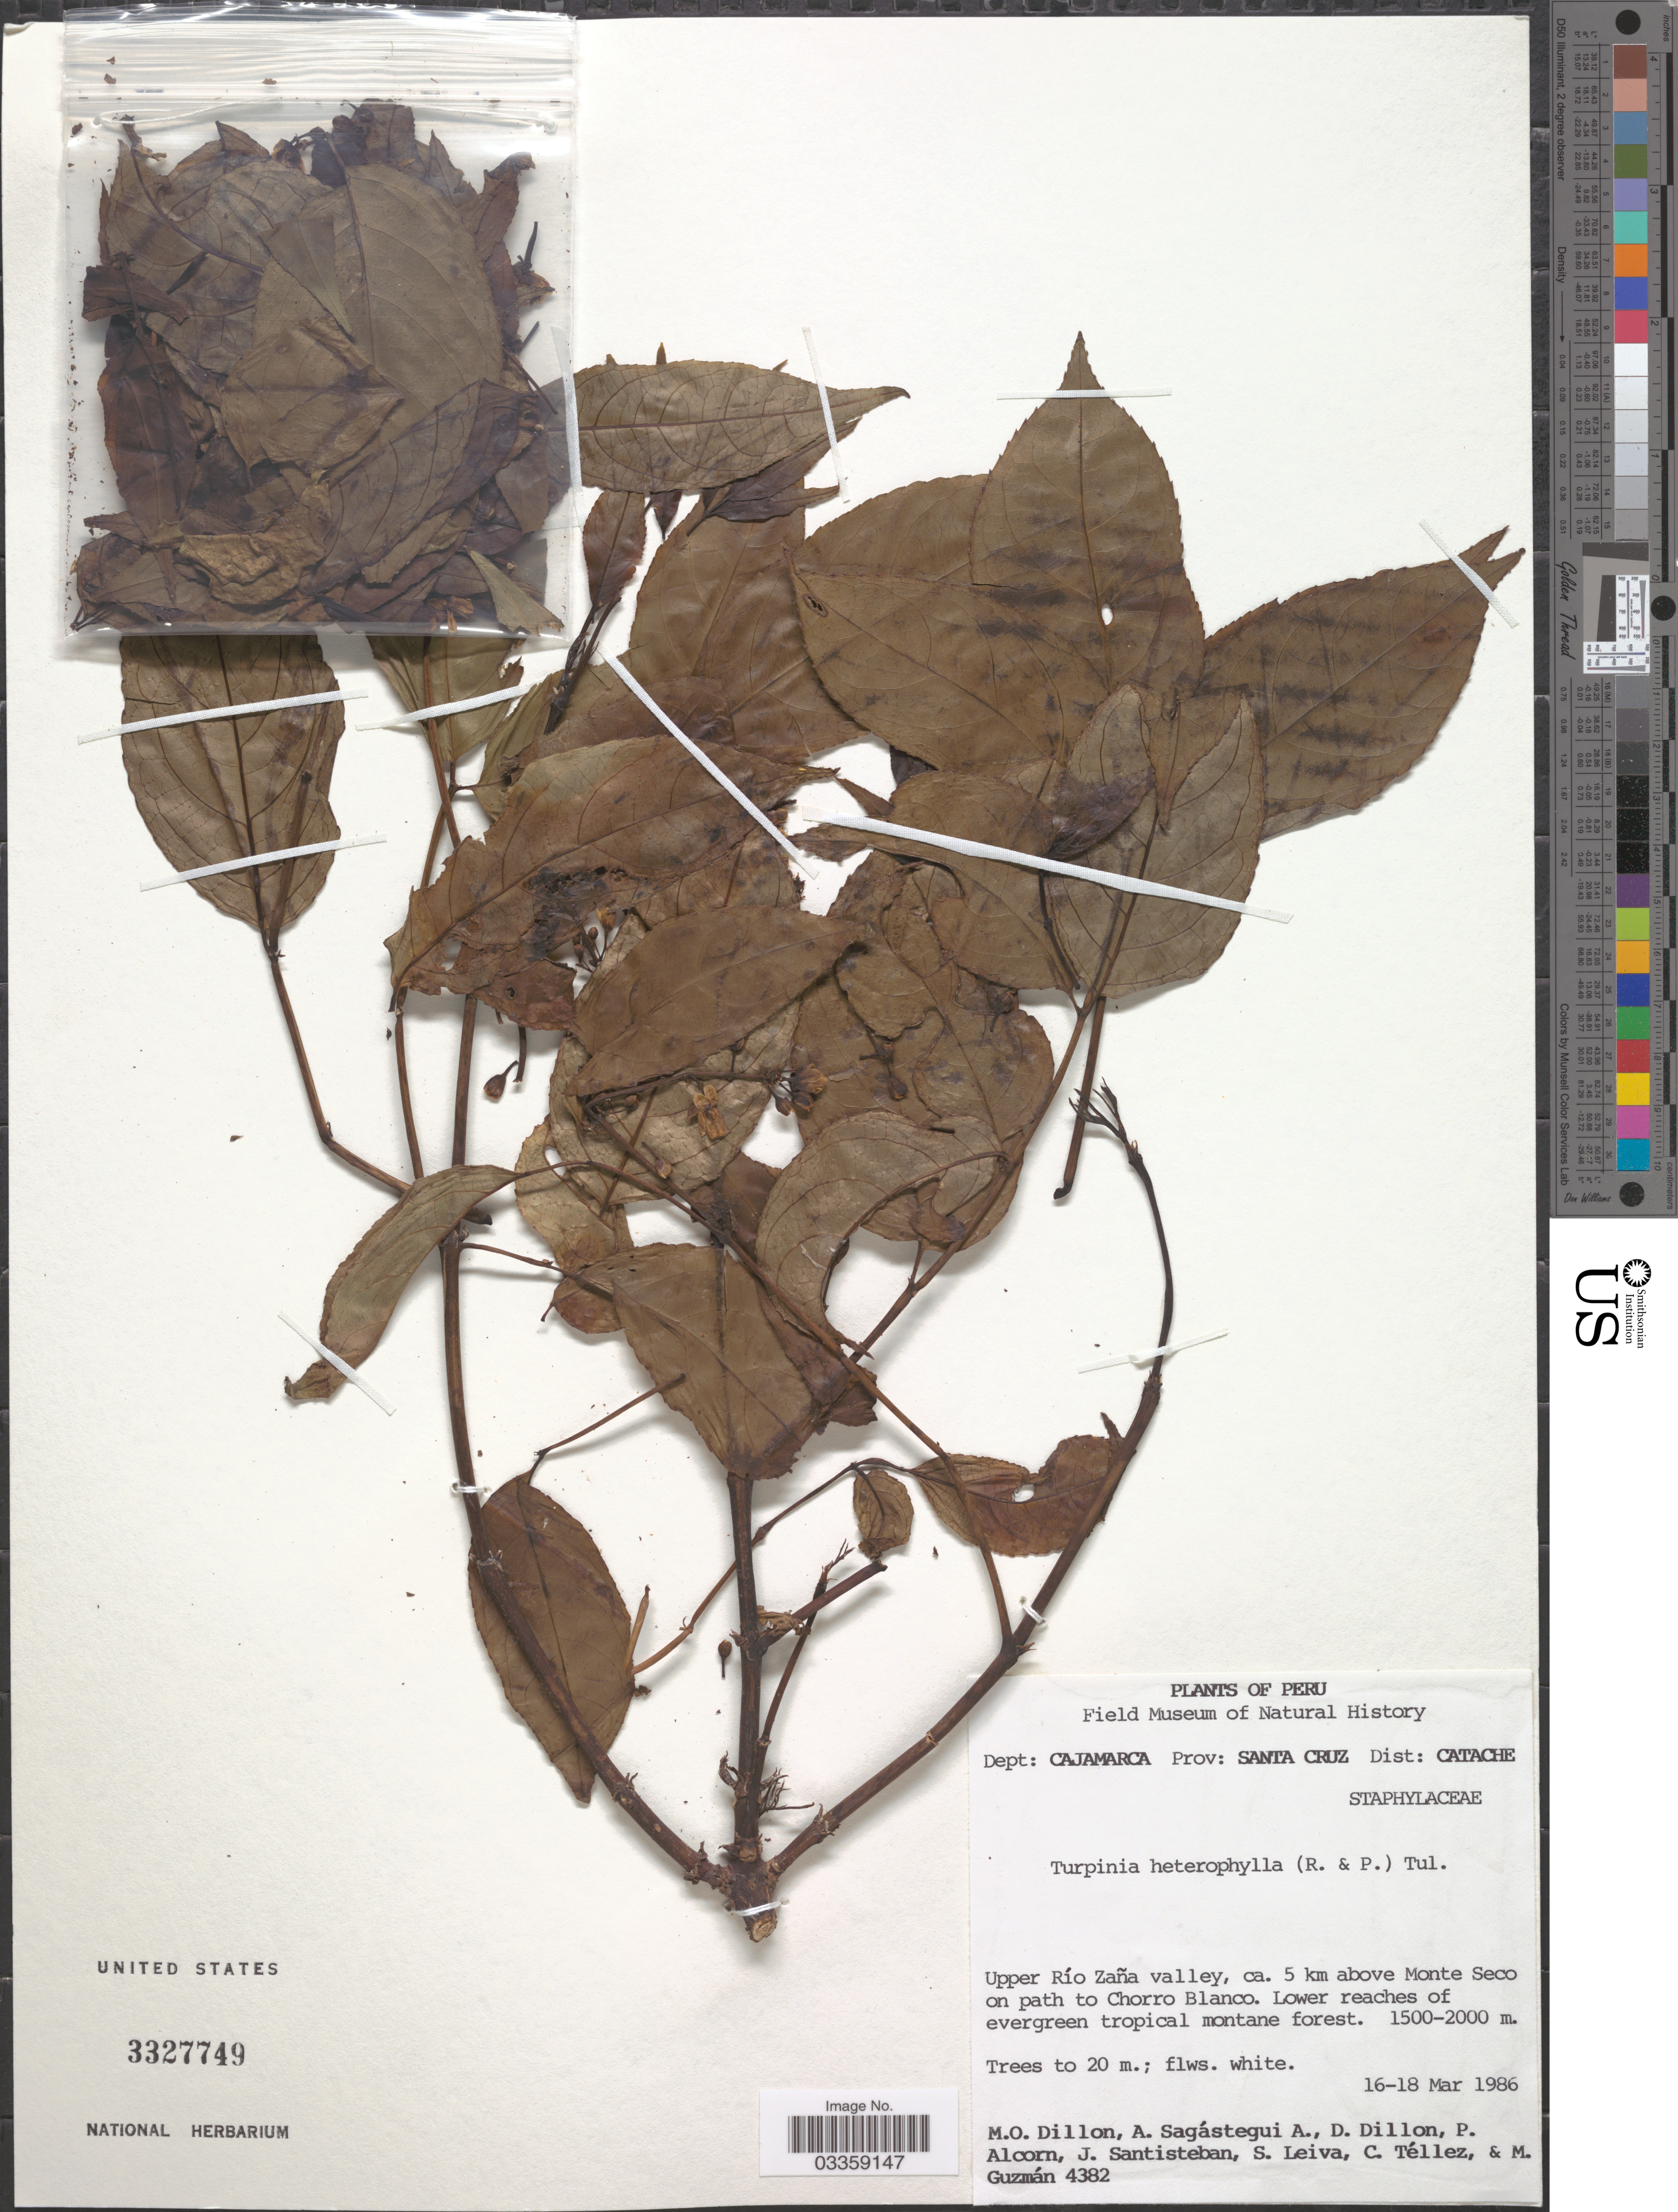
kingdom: Plantae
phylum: Tracheophyta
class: Magnoliopsida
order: Crossosomatales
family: Staphyleaceae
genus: Turpinia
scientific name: Turpinia heterophylla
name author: (Ruiz & Pav.) Harms & Loes.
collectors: M. O. Dillon, A. Sagástegui A., D. Dillon, P. Alcorn & et al.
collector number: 4382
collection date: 1986-03-16/1986-03-18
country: Peru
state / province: Cajamarca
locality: Dept: Cajamarca, Prov.: Santa Cruz, Dist: Catache. Upper Río Zaña valley, ca. 5 km above Monte Seco on path to Chorro Blanco.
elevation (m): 1500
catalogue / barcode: US 3327749